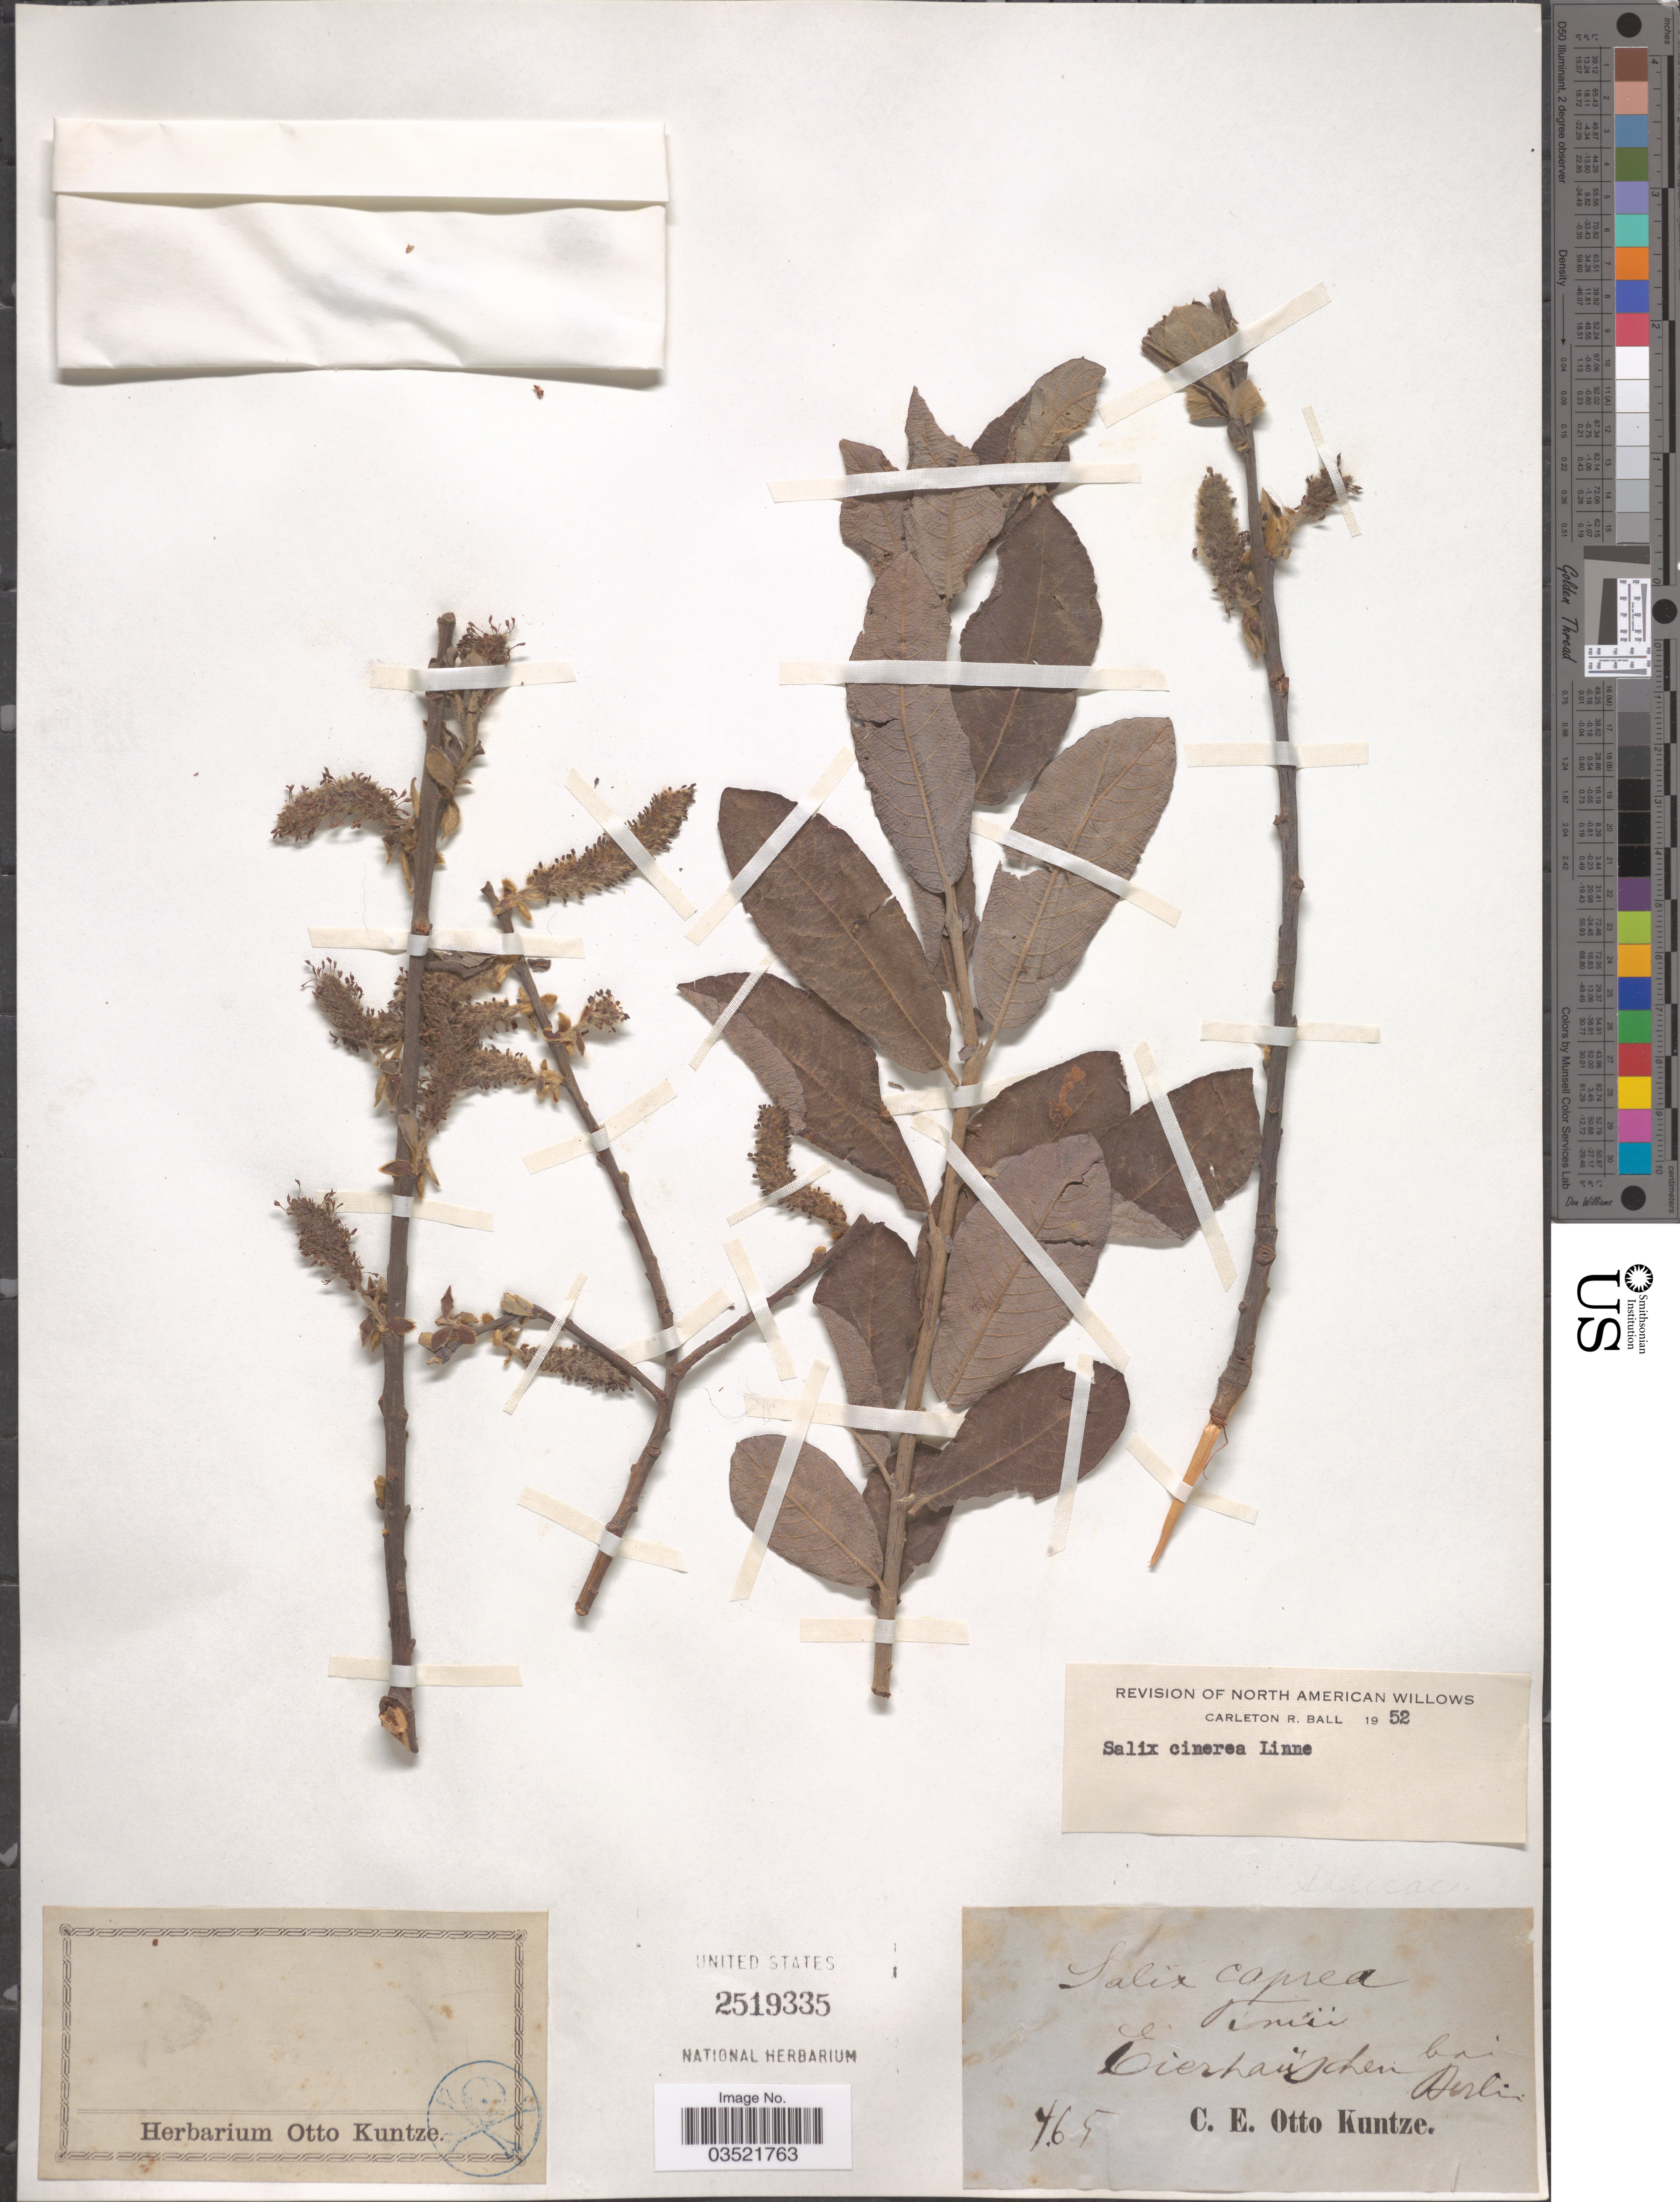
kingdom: Plantae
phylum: Tracheophyta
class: Magnoliopsida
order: Malpighiales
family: Salicaceae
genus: Salix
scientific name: Salix cinerea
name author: L.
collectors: C.E.O. Kuntze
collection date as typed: Transcribed d/m/y: /4/65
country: Germany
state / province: Berlin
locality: Cierhaüschen [interpreted] ba [interpreted] Berlin.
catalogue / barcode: US 2519335